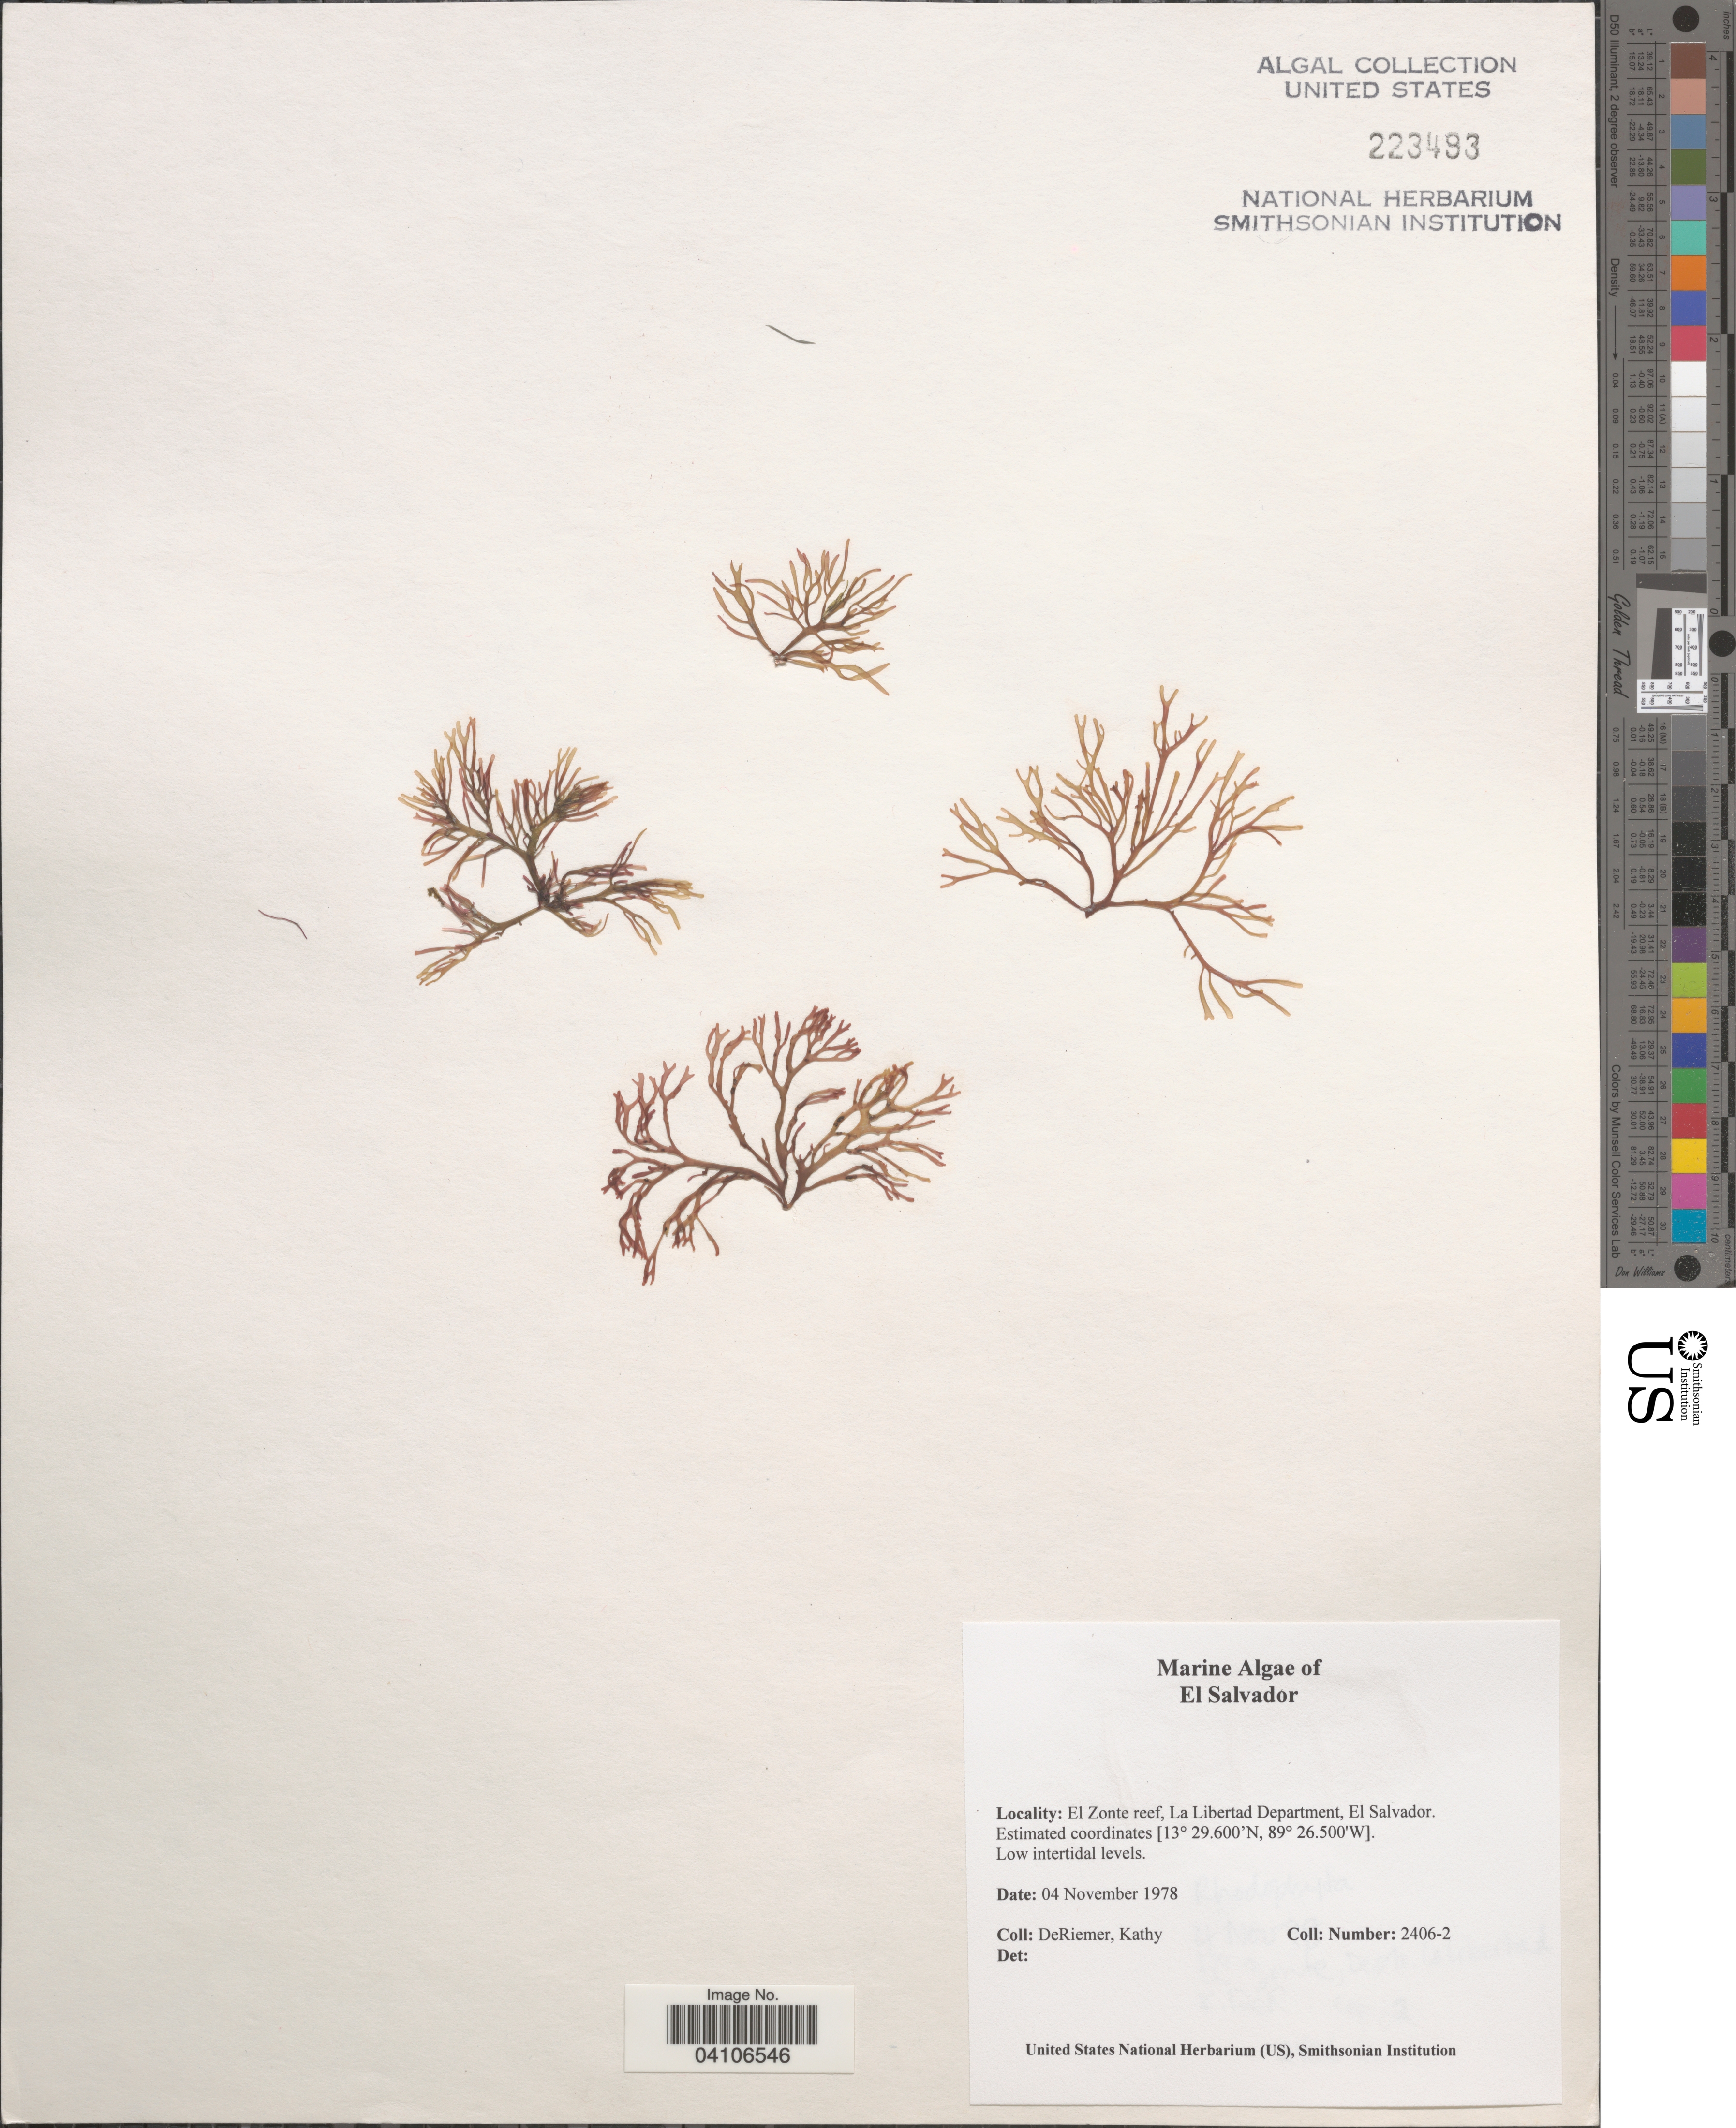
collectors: K. DeRiemer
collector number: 2406-2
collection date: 1978-11-04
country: El Salvador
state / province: La Libertad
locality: El Zonte reef, La Libertad Department.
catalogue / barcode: US 223493